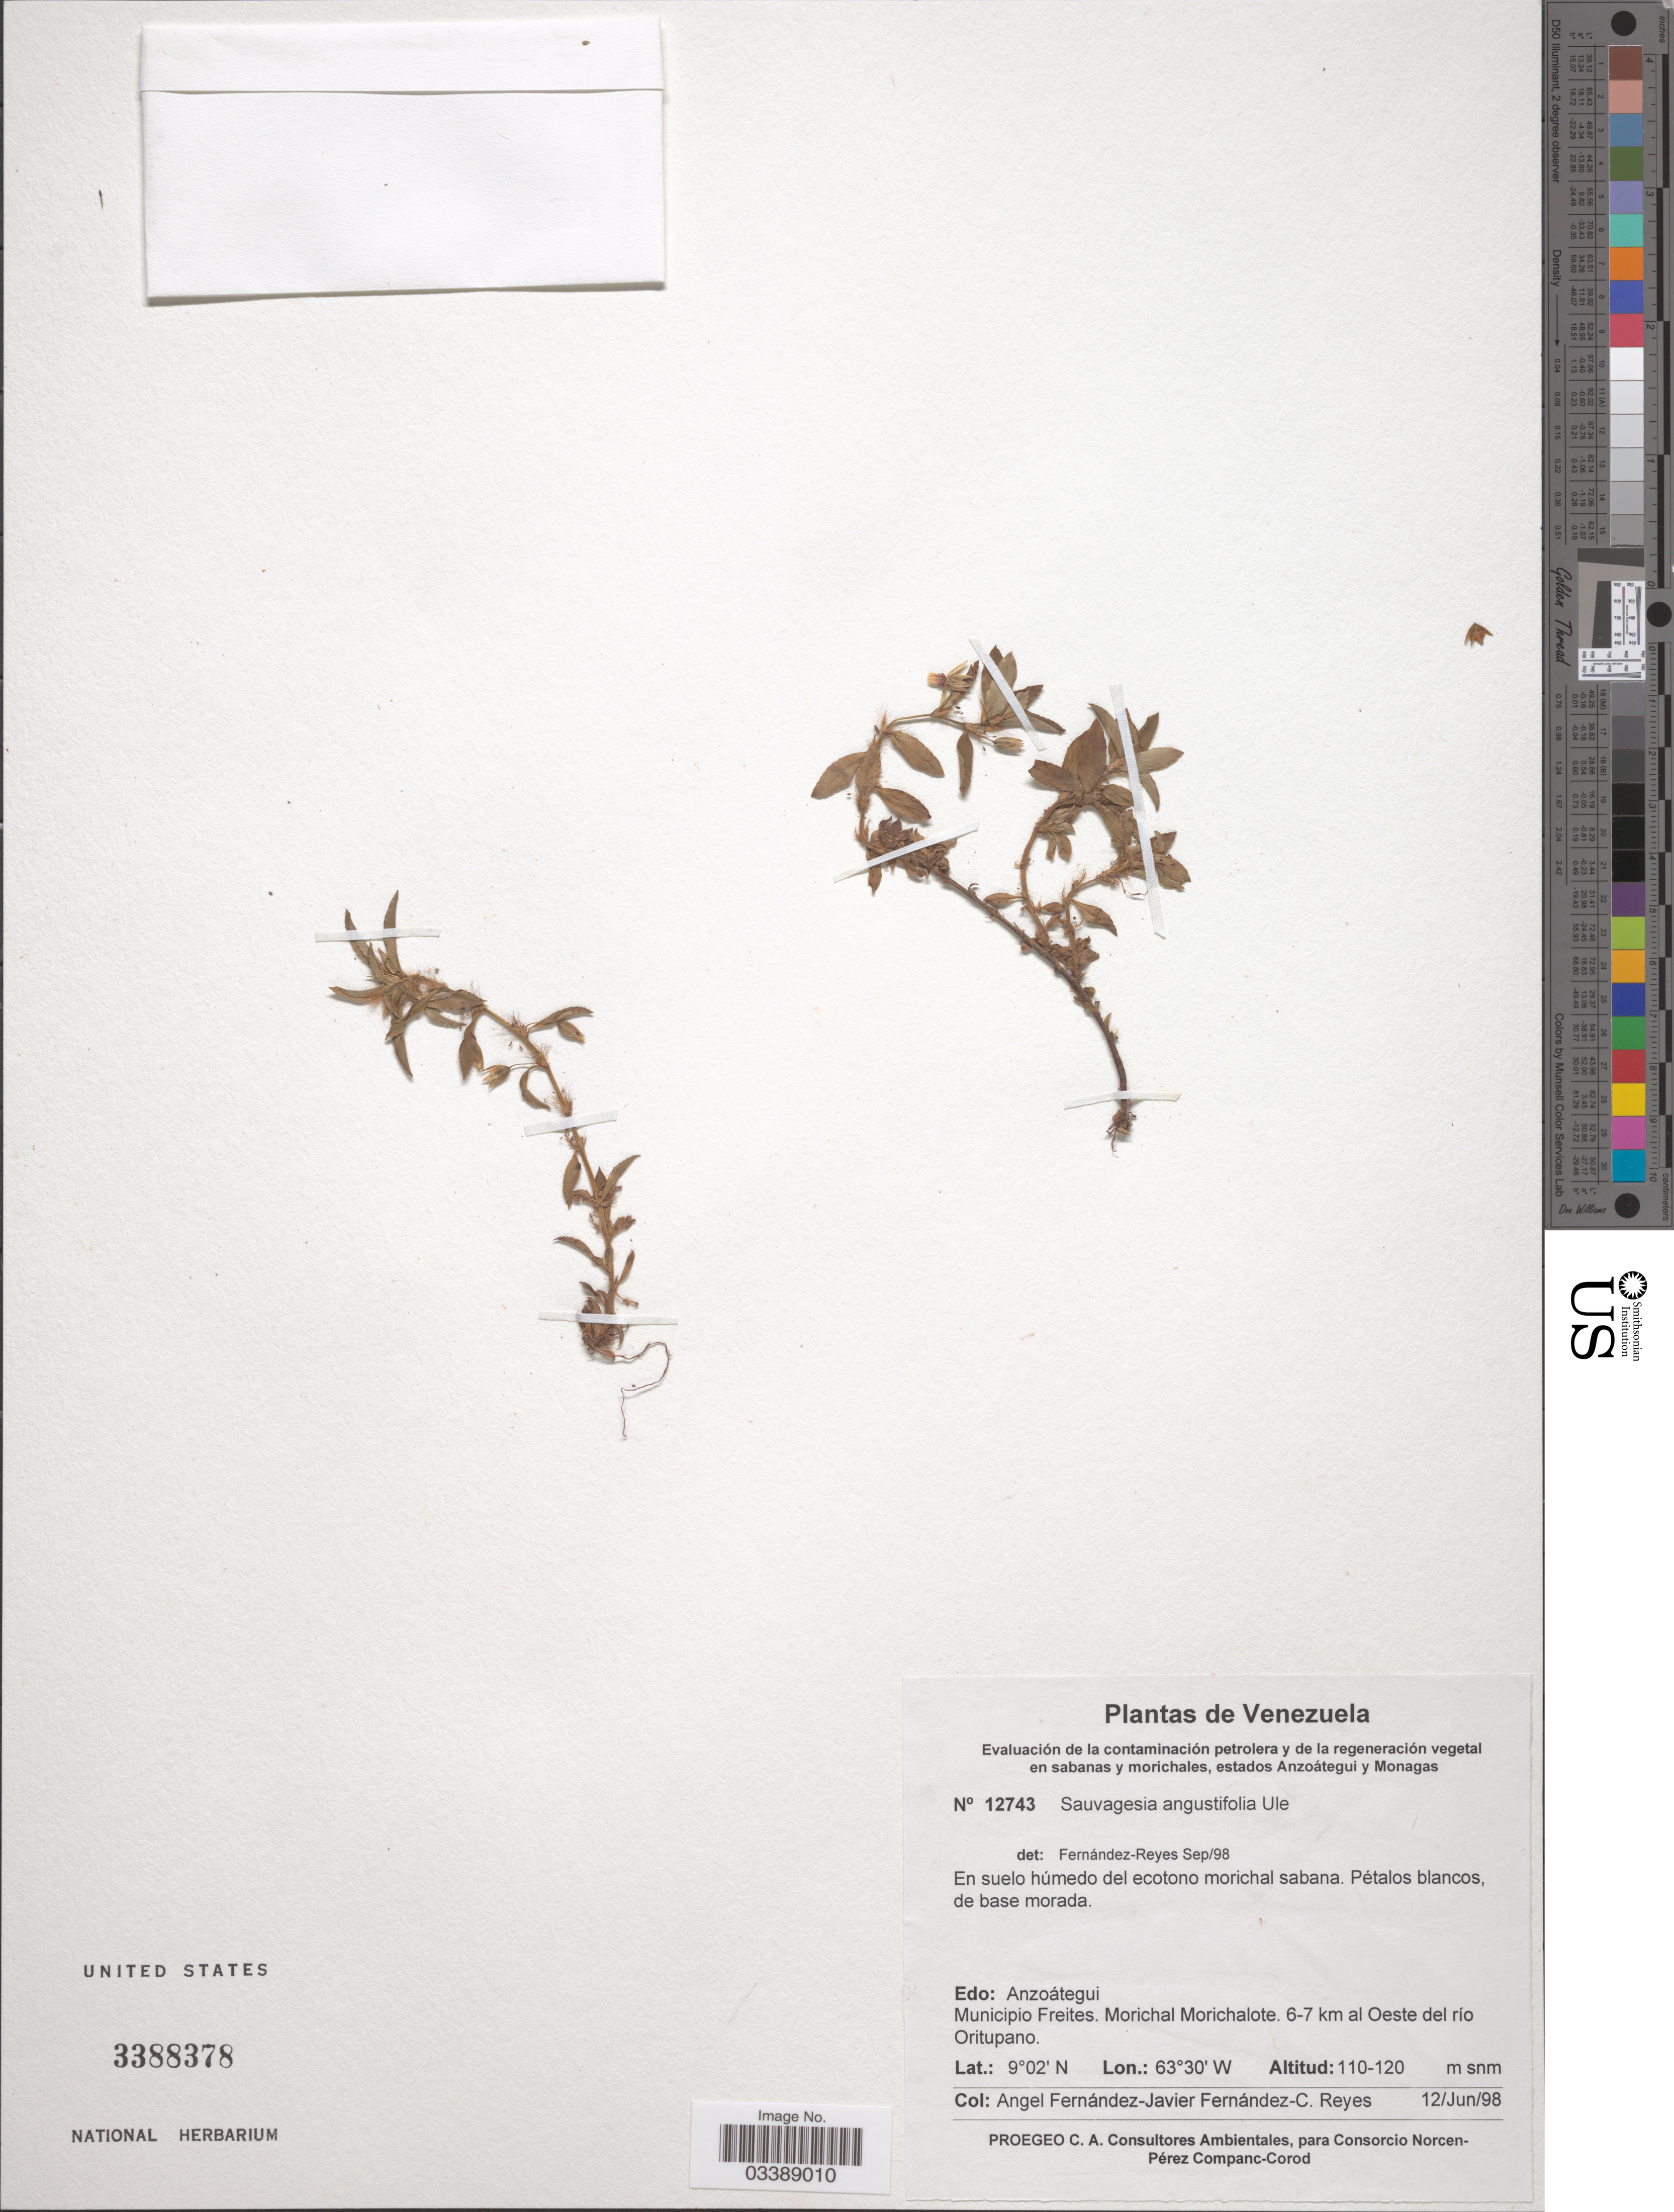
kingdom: Plantae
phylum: Tracheophyta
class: Magnoliopsida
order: Malpighiales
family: Ochnaceae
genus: Sauvagesia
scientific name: Sauvagesia angustifolia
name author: Ule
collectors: Á. Fernández, J. Fernández & C. Reyes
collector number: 12743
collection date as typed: Transcribed d/m/y: 12/6/98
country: Venezuela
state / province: Anzoategui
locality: Municipio Freites. Morichal Morichalote. 6-7 km al Oeste del río Oritupano.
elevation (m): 110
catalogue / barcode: US 3388378